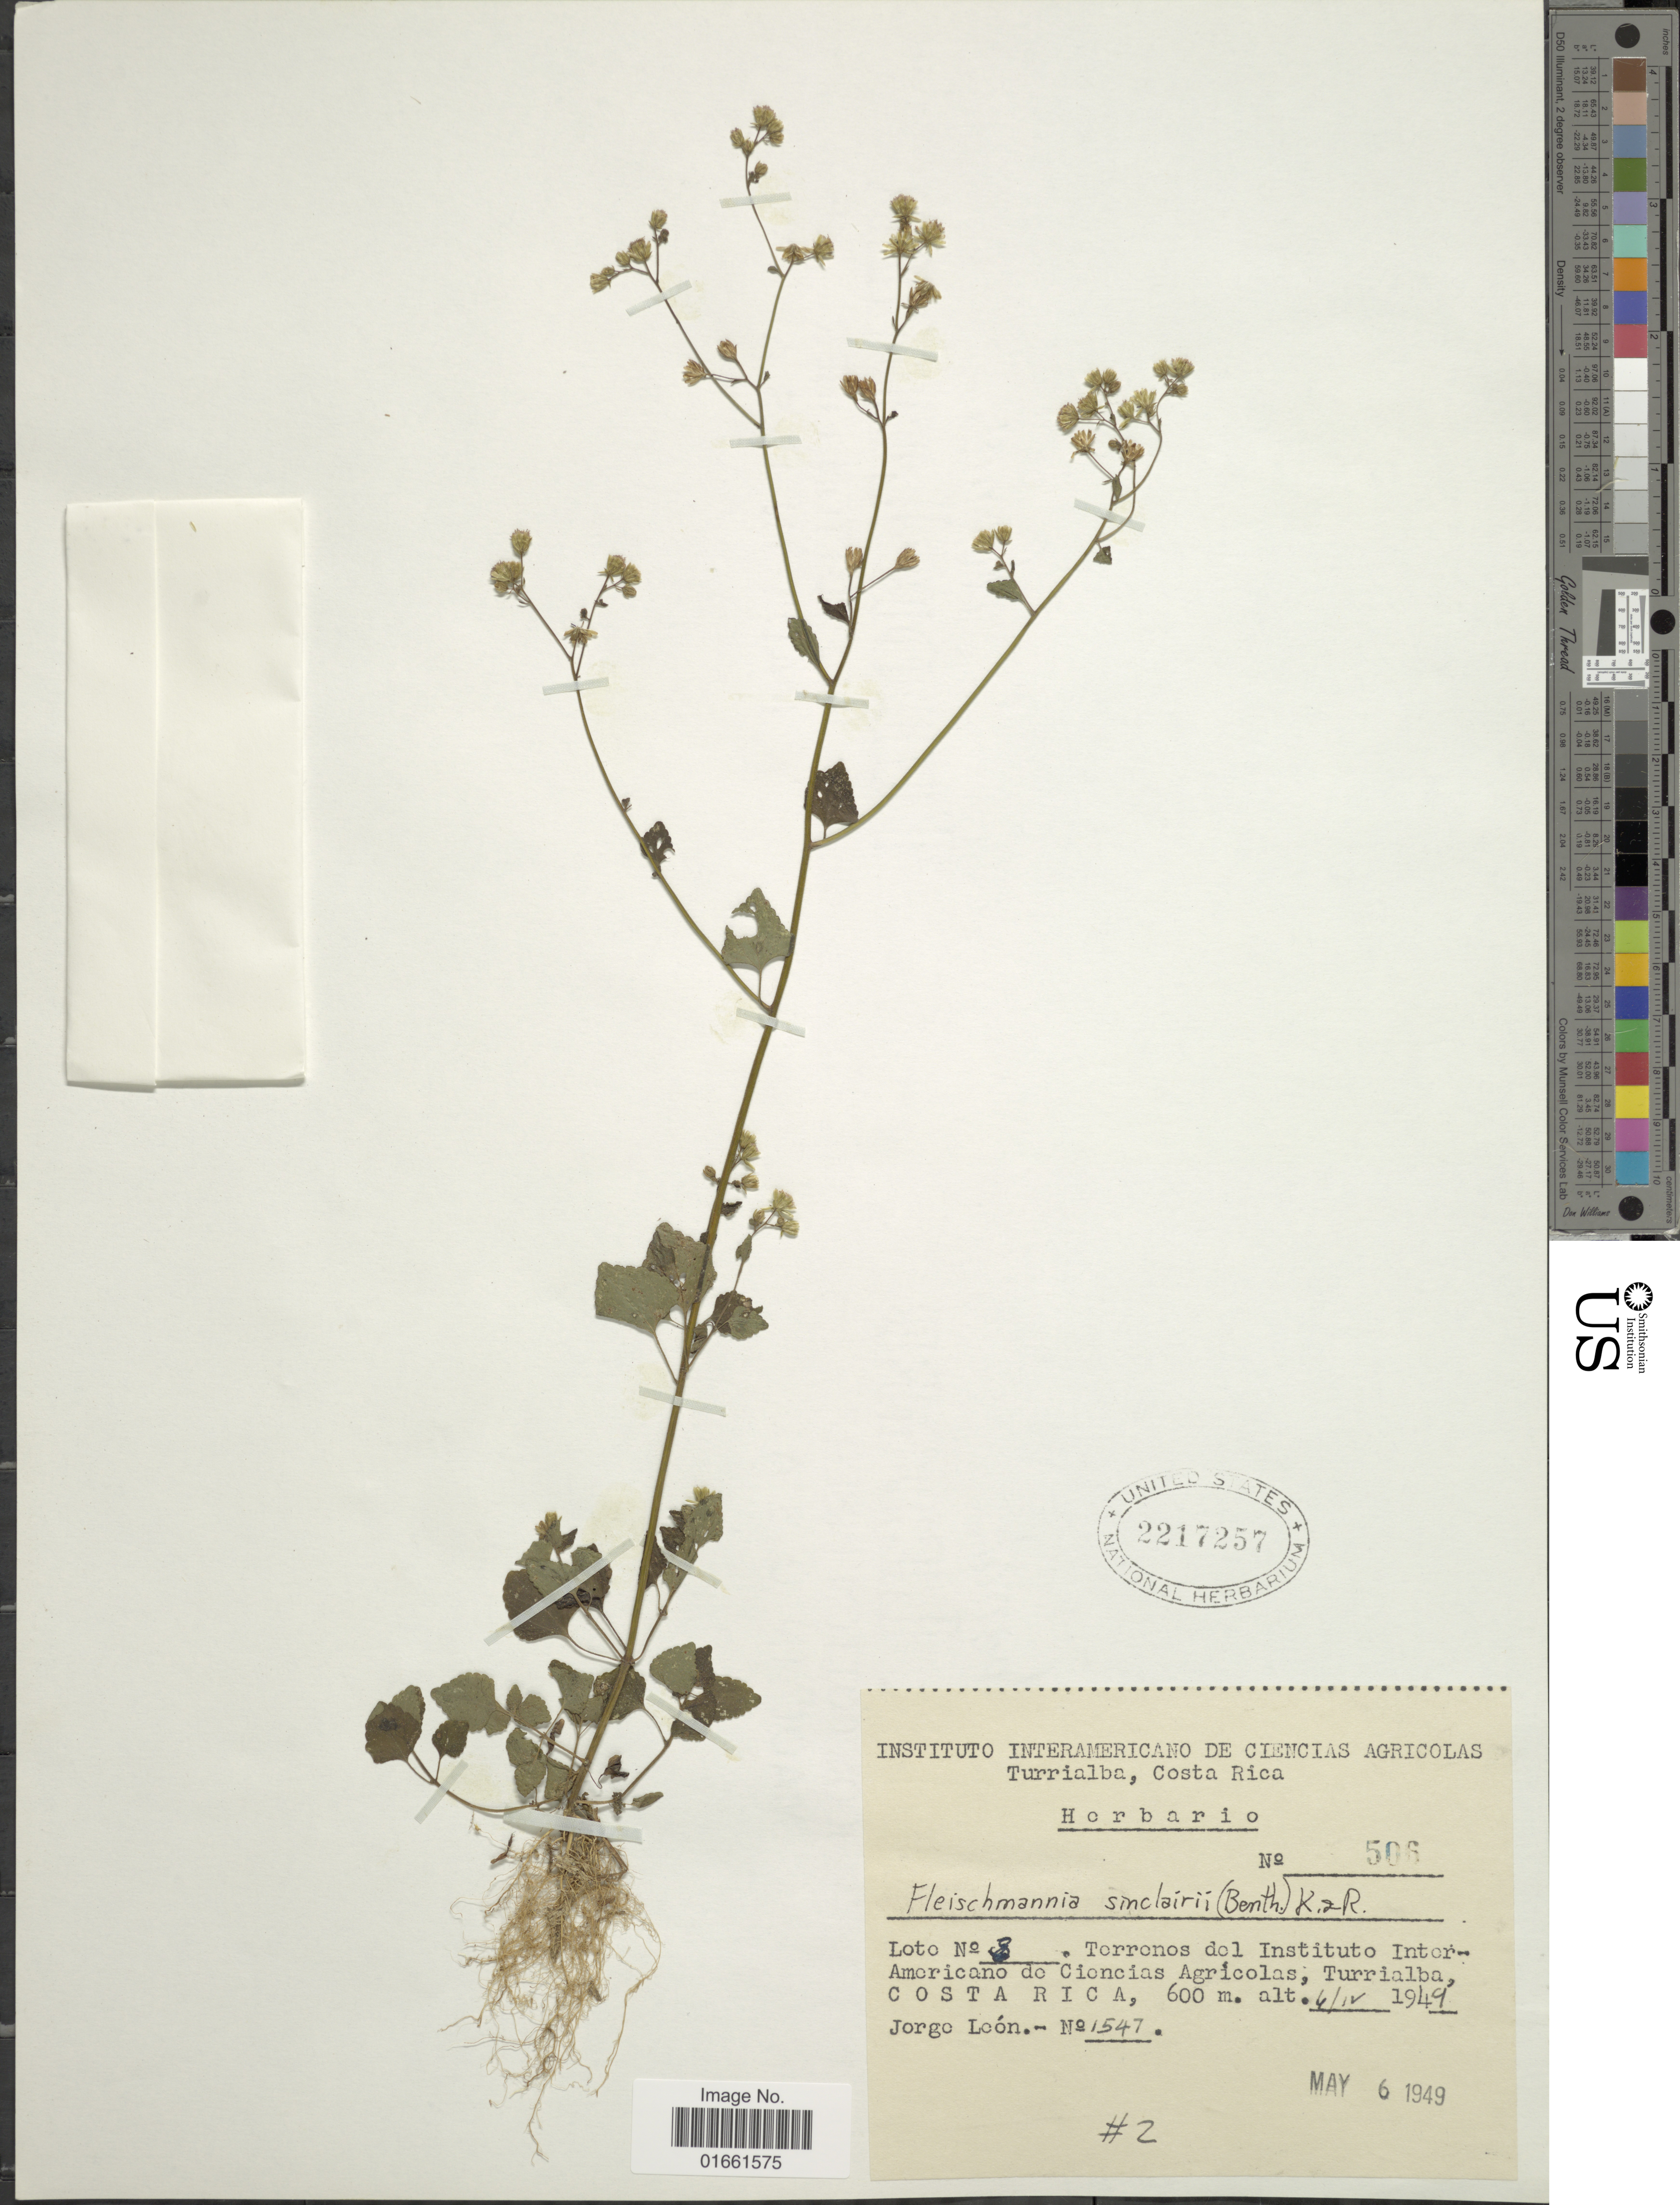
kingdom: Plantae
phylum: Tracheophyta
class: Magnoliopsida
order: Asterales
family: Asteraceae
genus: Fleischmannia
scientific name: Fleischmannia microstemon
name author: (Cass.) R.M. King & H. Rob.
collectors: J. León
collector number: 1547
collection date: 1949-04-06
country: Costa Rica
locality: Turrialba, Torrenos del Instituto Inter - Americano de Ciencias Agricolas, Turrialba.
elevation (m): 600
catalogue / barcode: US 2217257